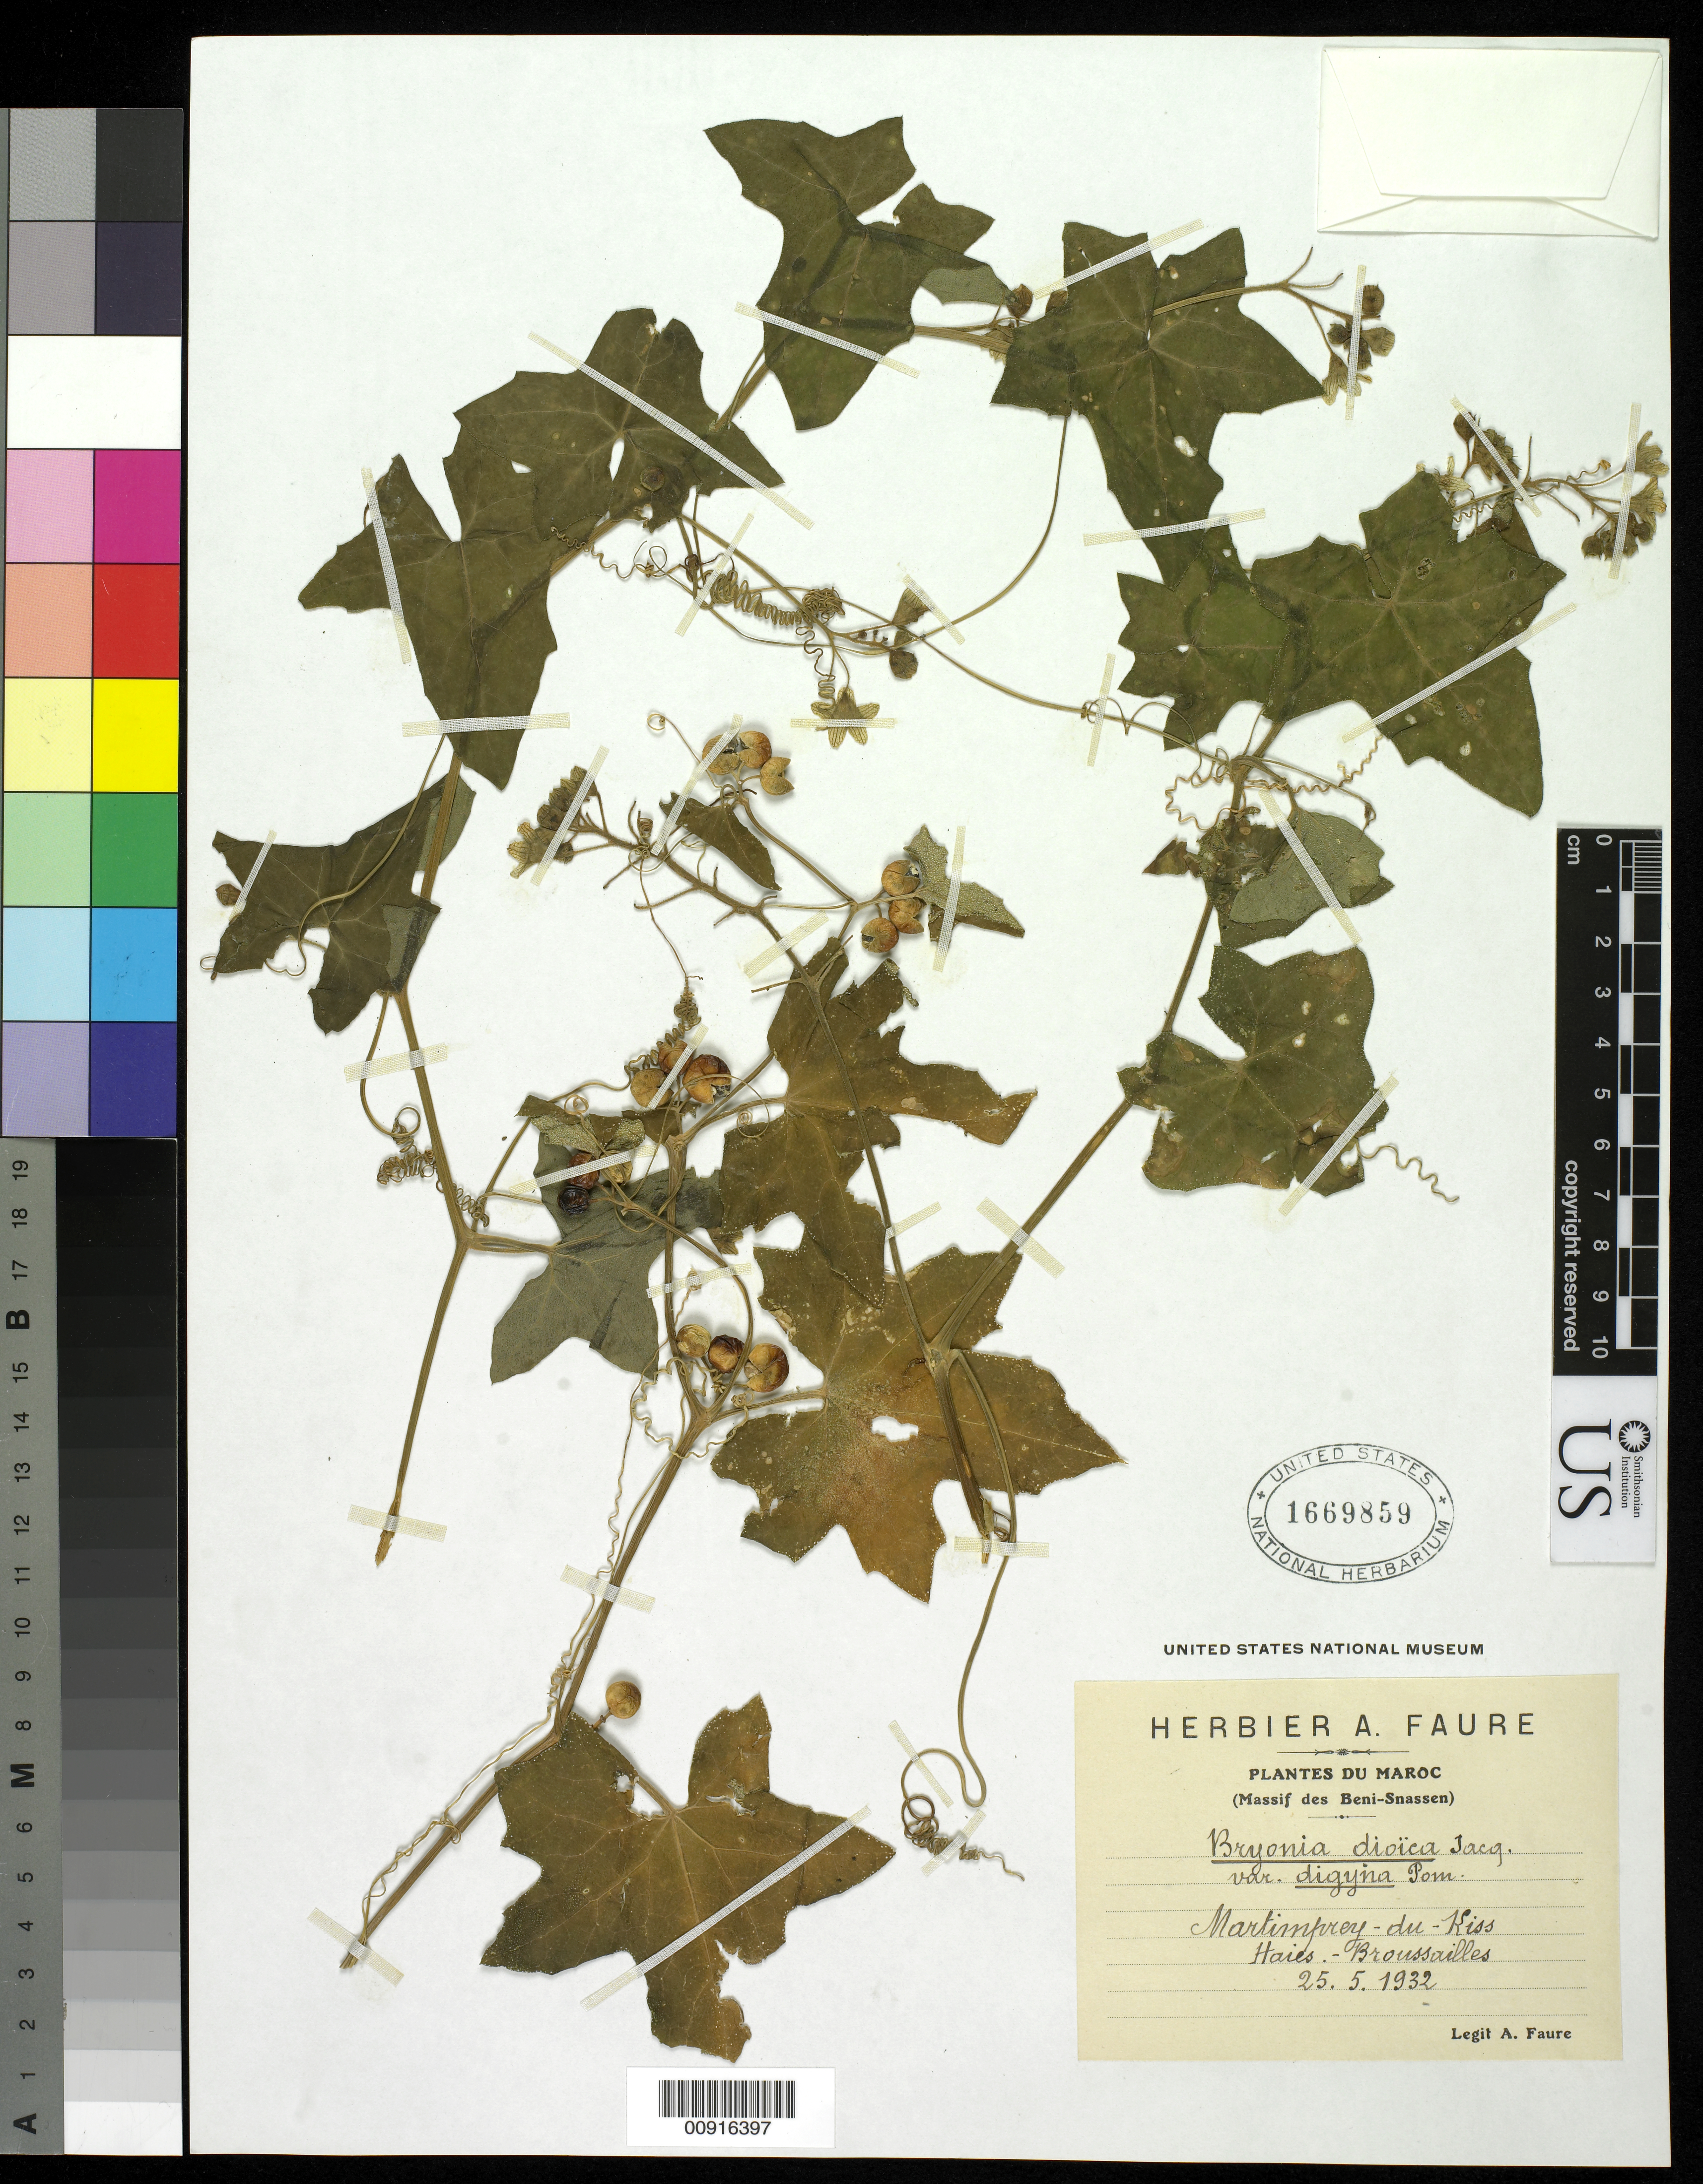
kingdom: Plantae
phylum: Tracheophyta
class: Magnoliopsida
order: Cucurbitales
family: Cucurbitaceae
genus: Bryonia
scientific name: Bryonia dioica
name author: Jacq.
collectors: A. Faure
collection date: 1932-05-25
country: Morocco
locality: Martimprey-du-Kiss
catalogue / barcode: US 1669859